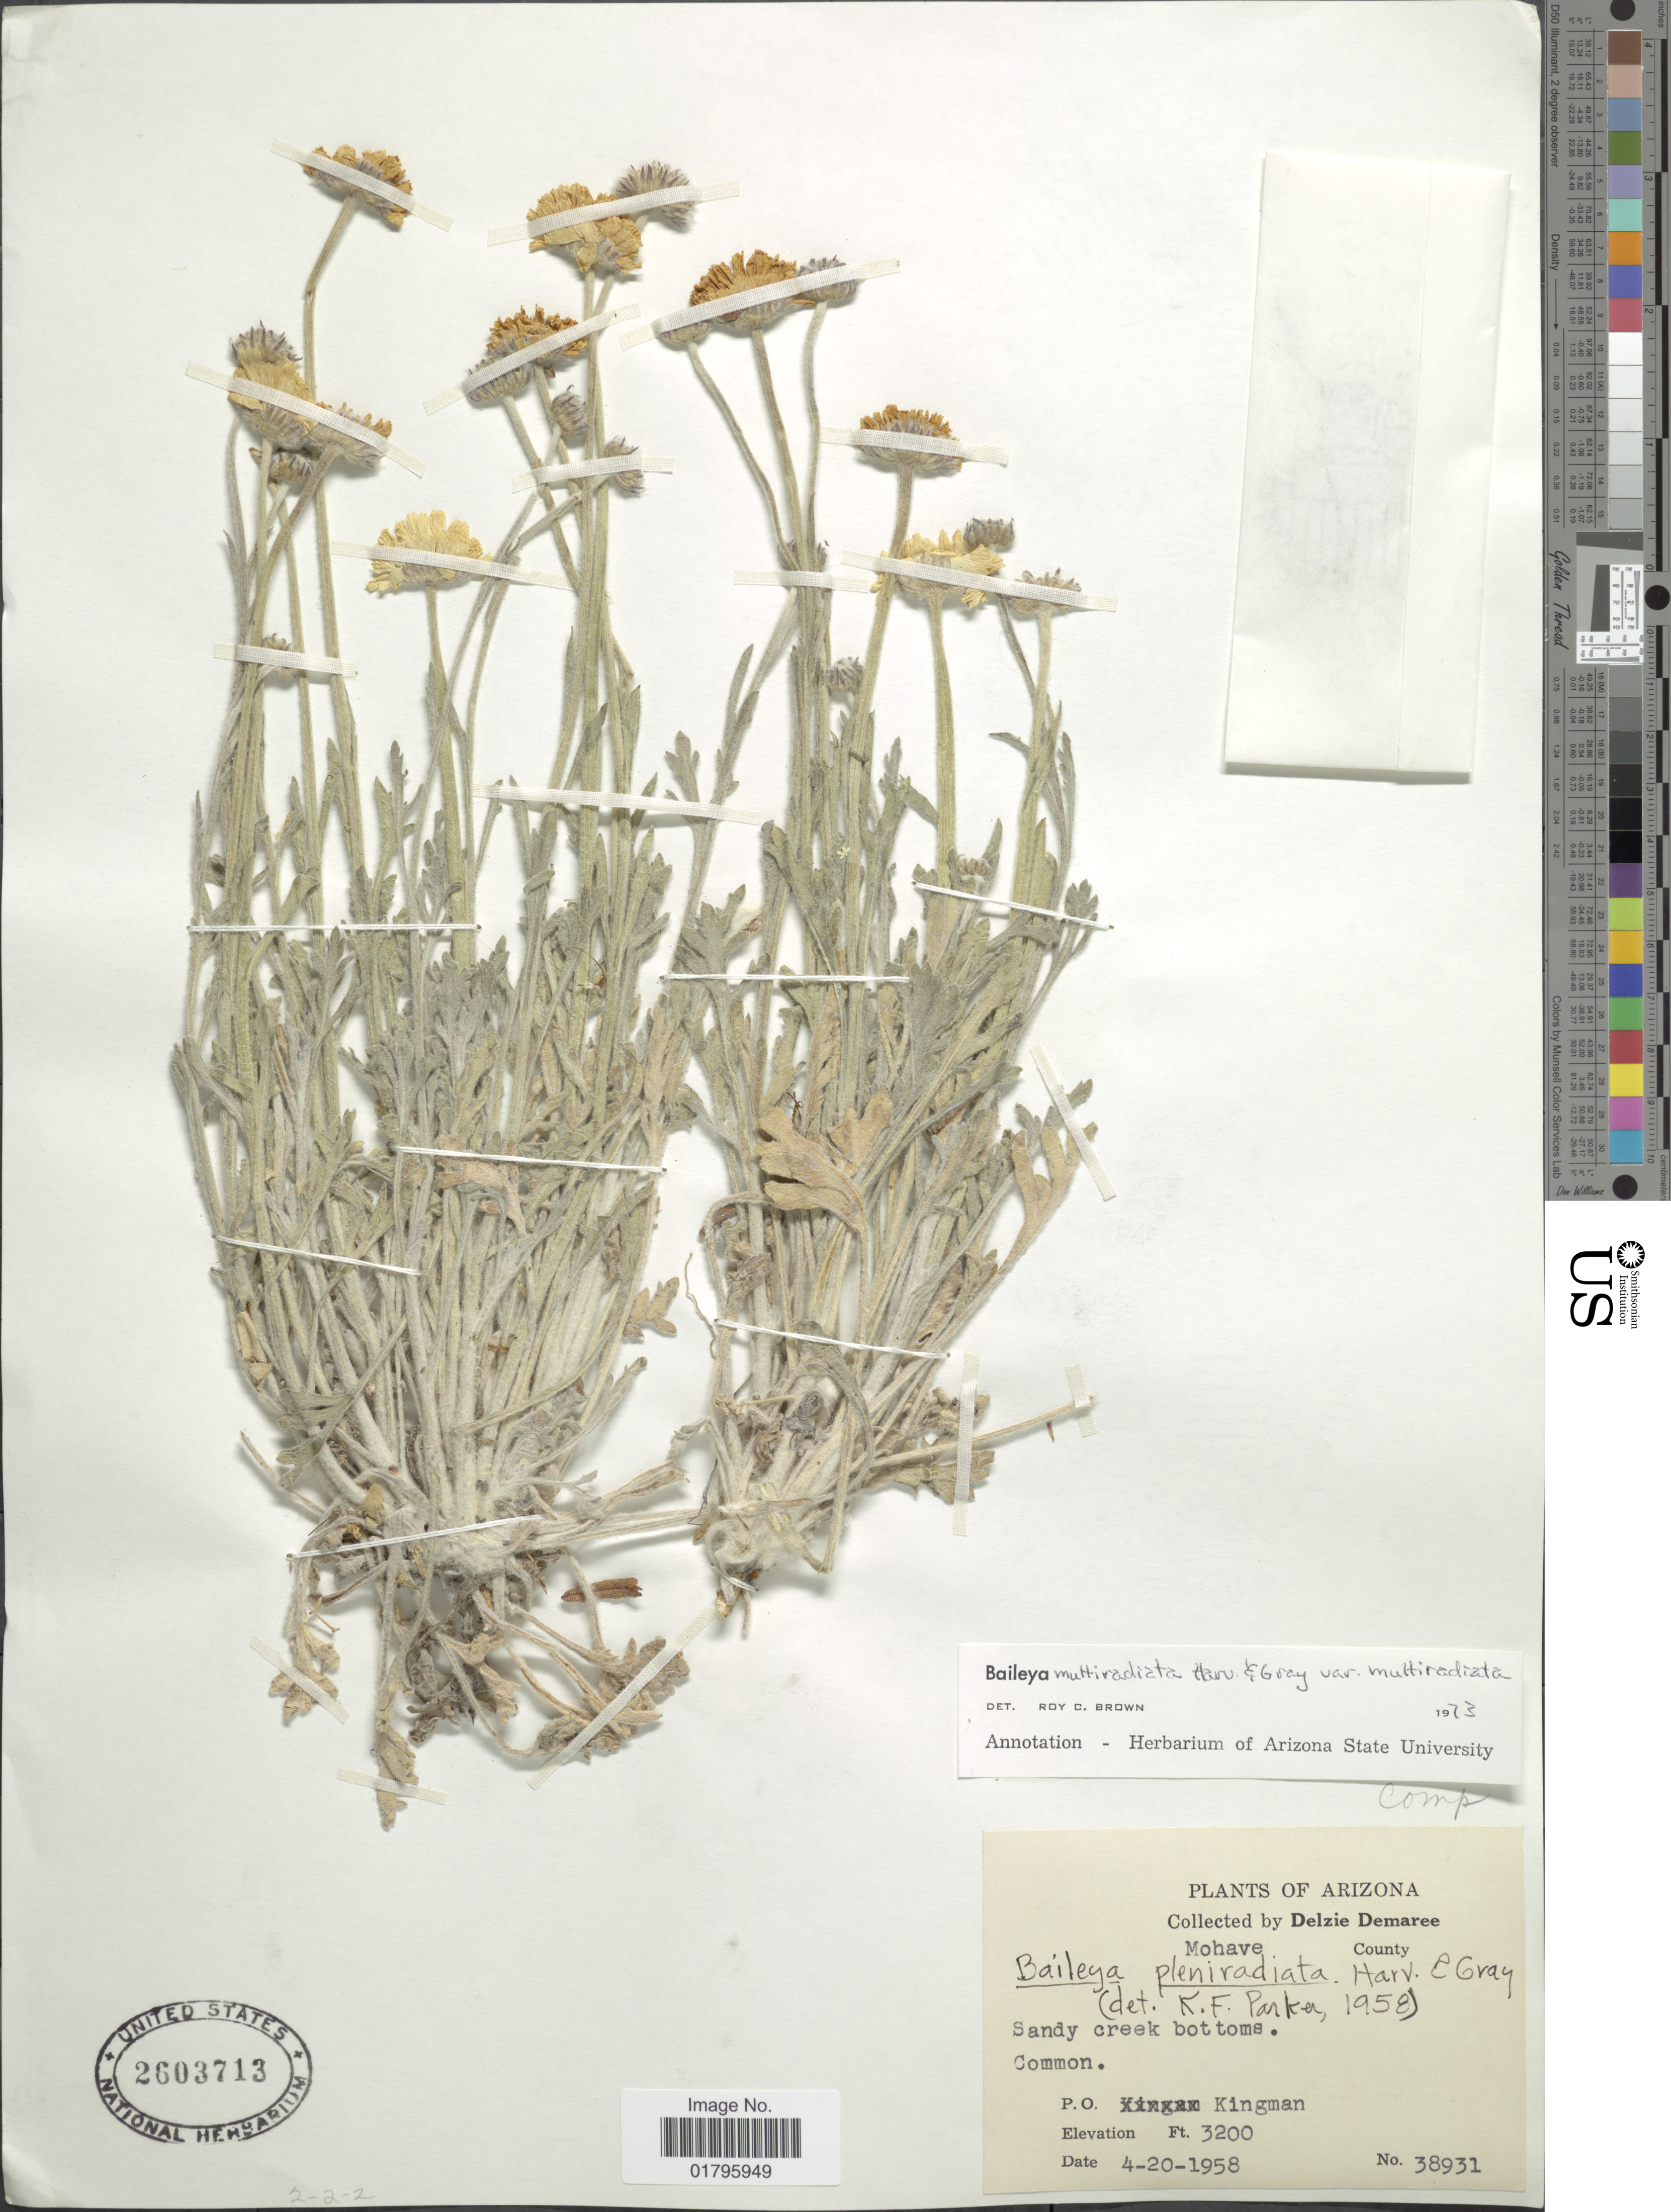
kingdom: Plantae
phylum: Tracheophyta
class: Magnoliopsida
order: Asterales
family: Asteraceae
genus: Baileya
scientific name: Baileya multiradiata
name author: Harv. & A. Gray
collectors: D. Demaree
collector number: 38931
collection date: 1958-04-20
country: United States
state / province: Arizona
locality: Arizona. Mohave County, Mohave County. P.O. Kingman.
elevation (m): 975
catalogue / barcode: US 2603713